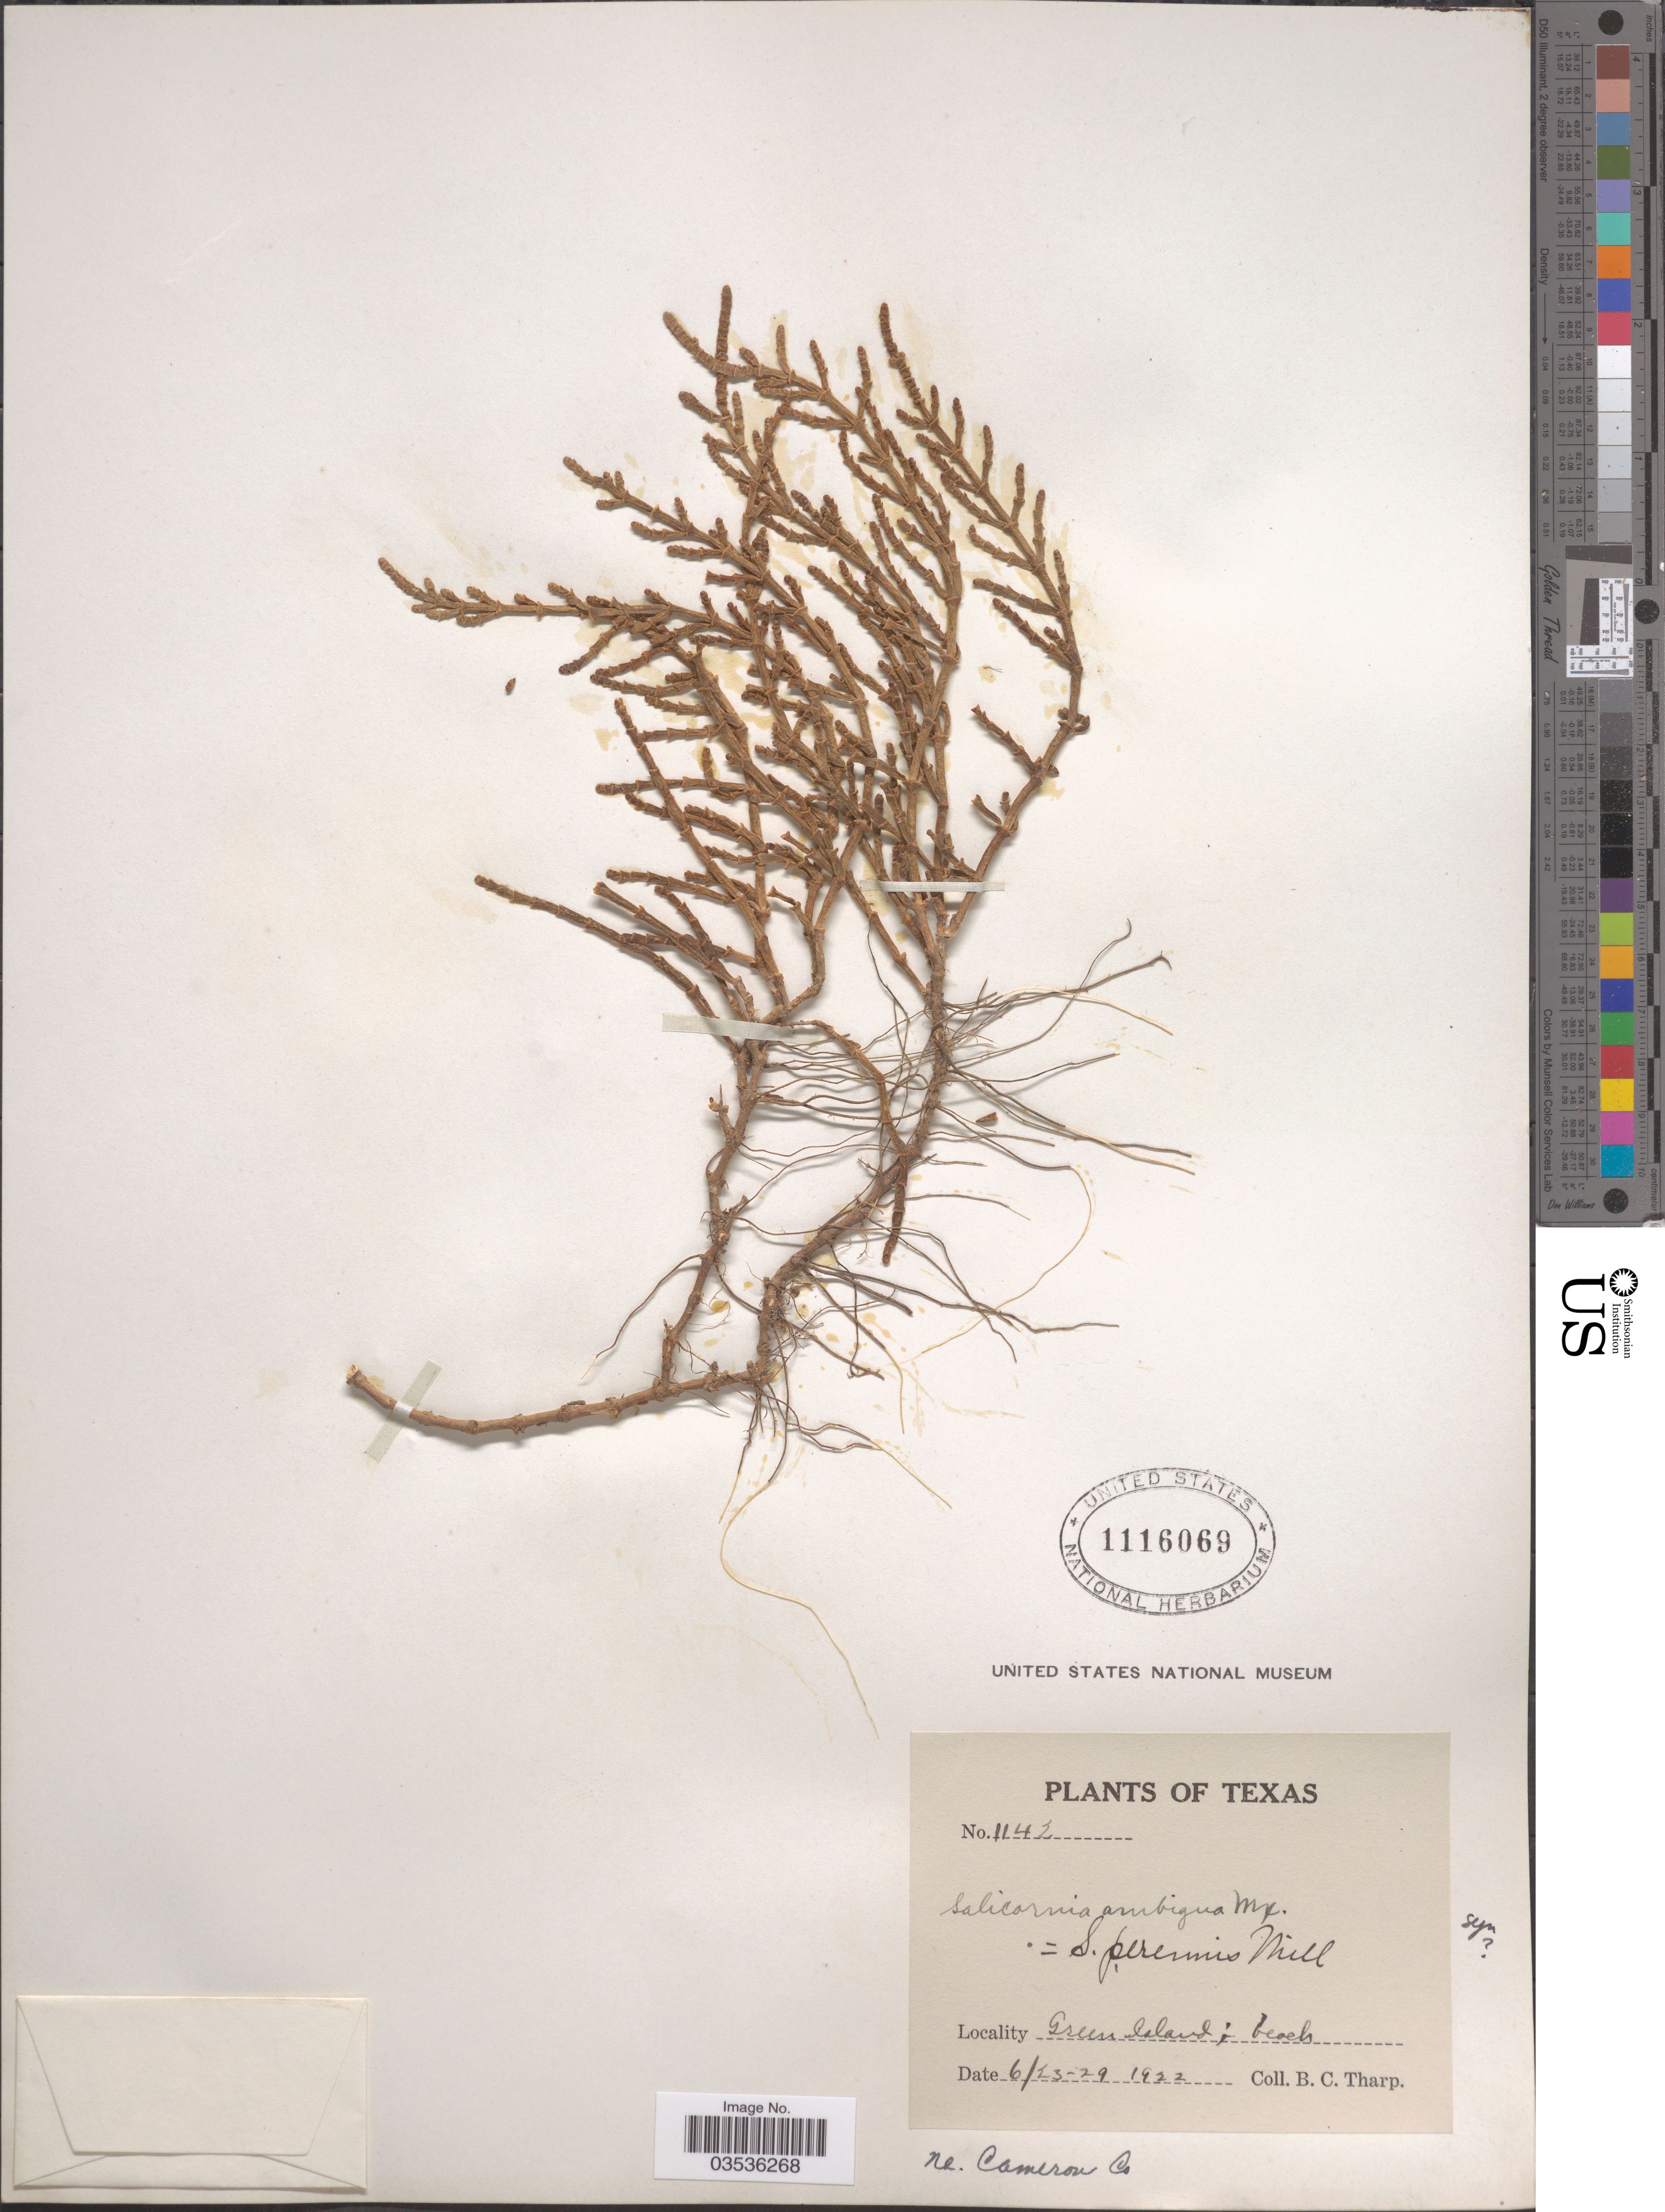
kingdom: Plantae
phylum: Tracheophyta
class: Magnoliopsida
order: Caryophyllales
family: Amaranthaceae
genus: Salicornia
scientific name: Salicornia utahensis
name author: Tidestr.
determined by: Turner, B. L.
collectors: B. C. Tharp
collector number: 1142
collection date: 1922-06-23/1922-06-29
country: United States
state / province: Texas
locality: Green Island; beach. Ne. Cameron Co.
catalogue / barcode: US 1116069